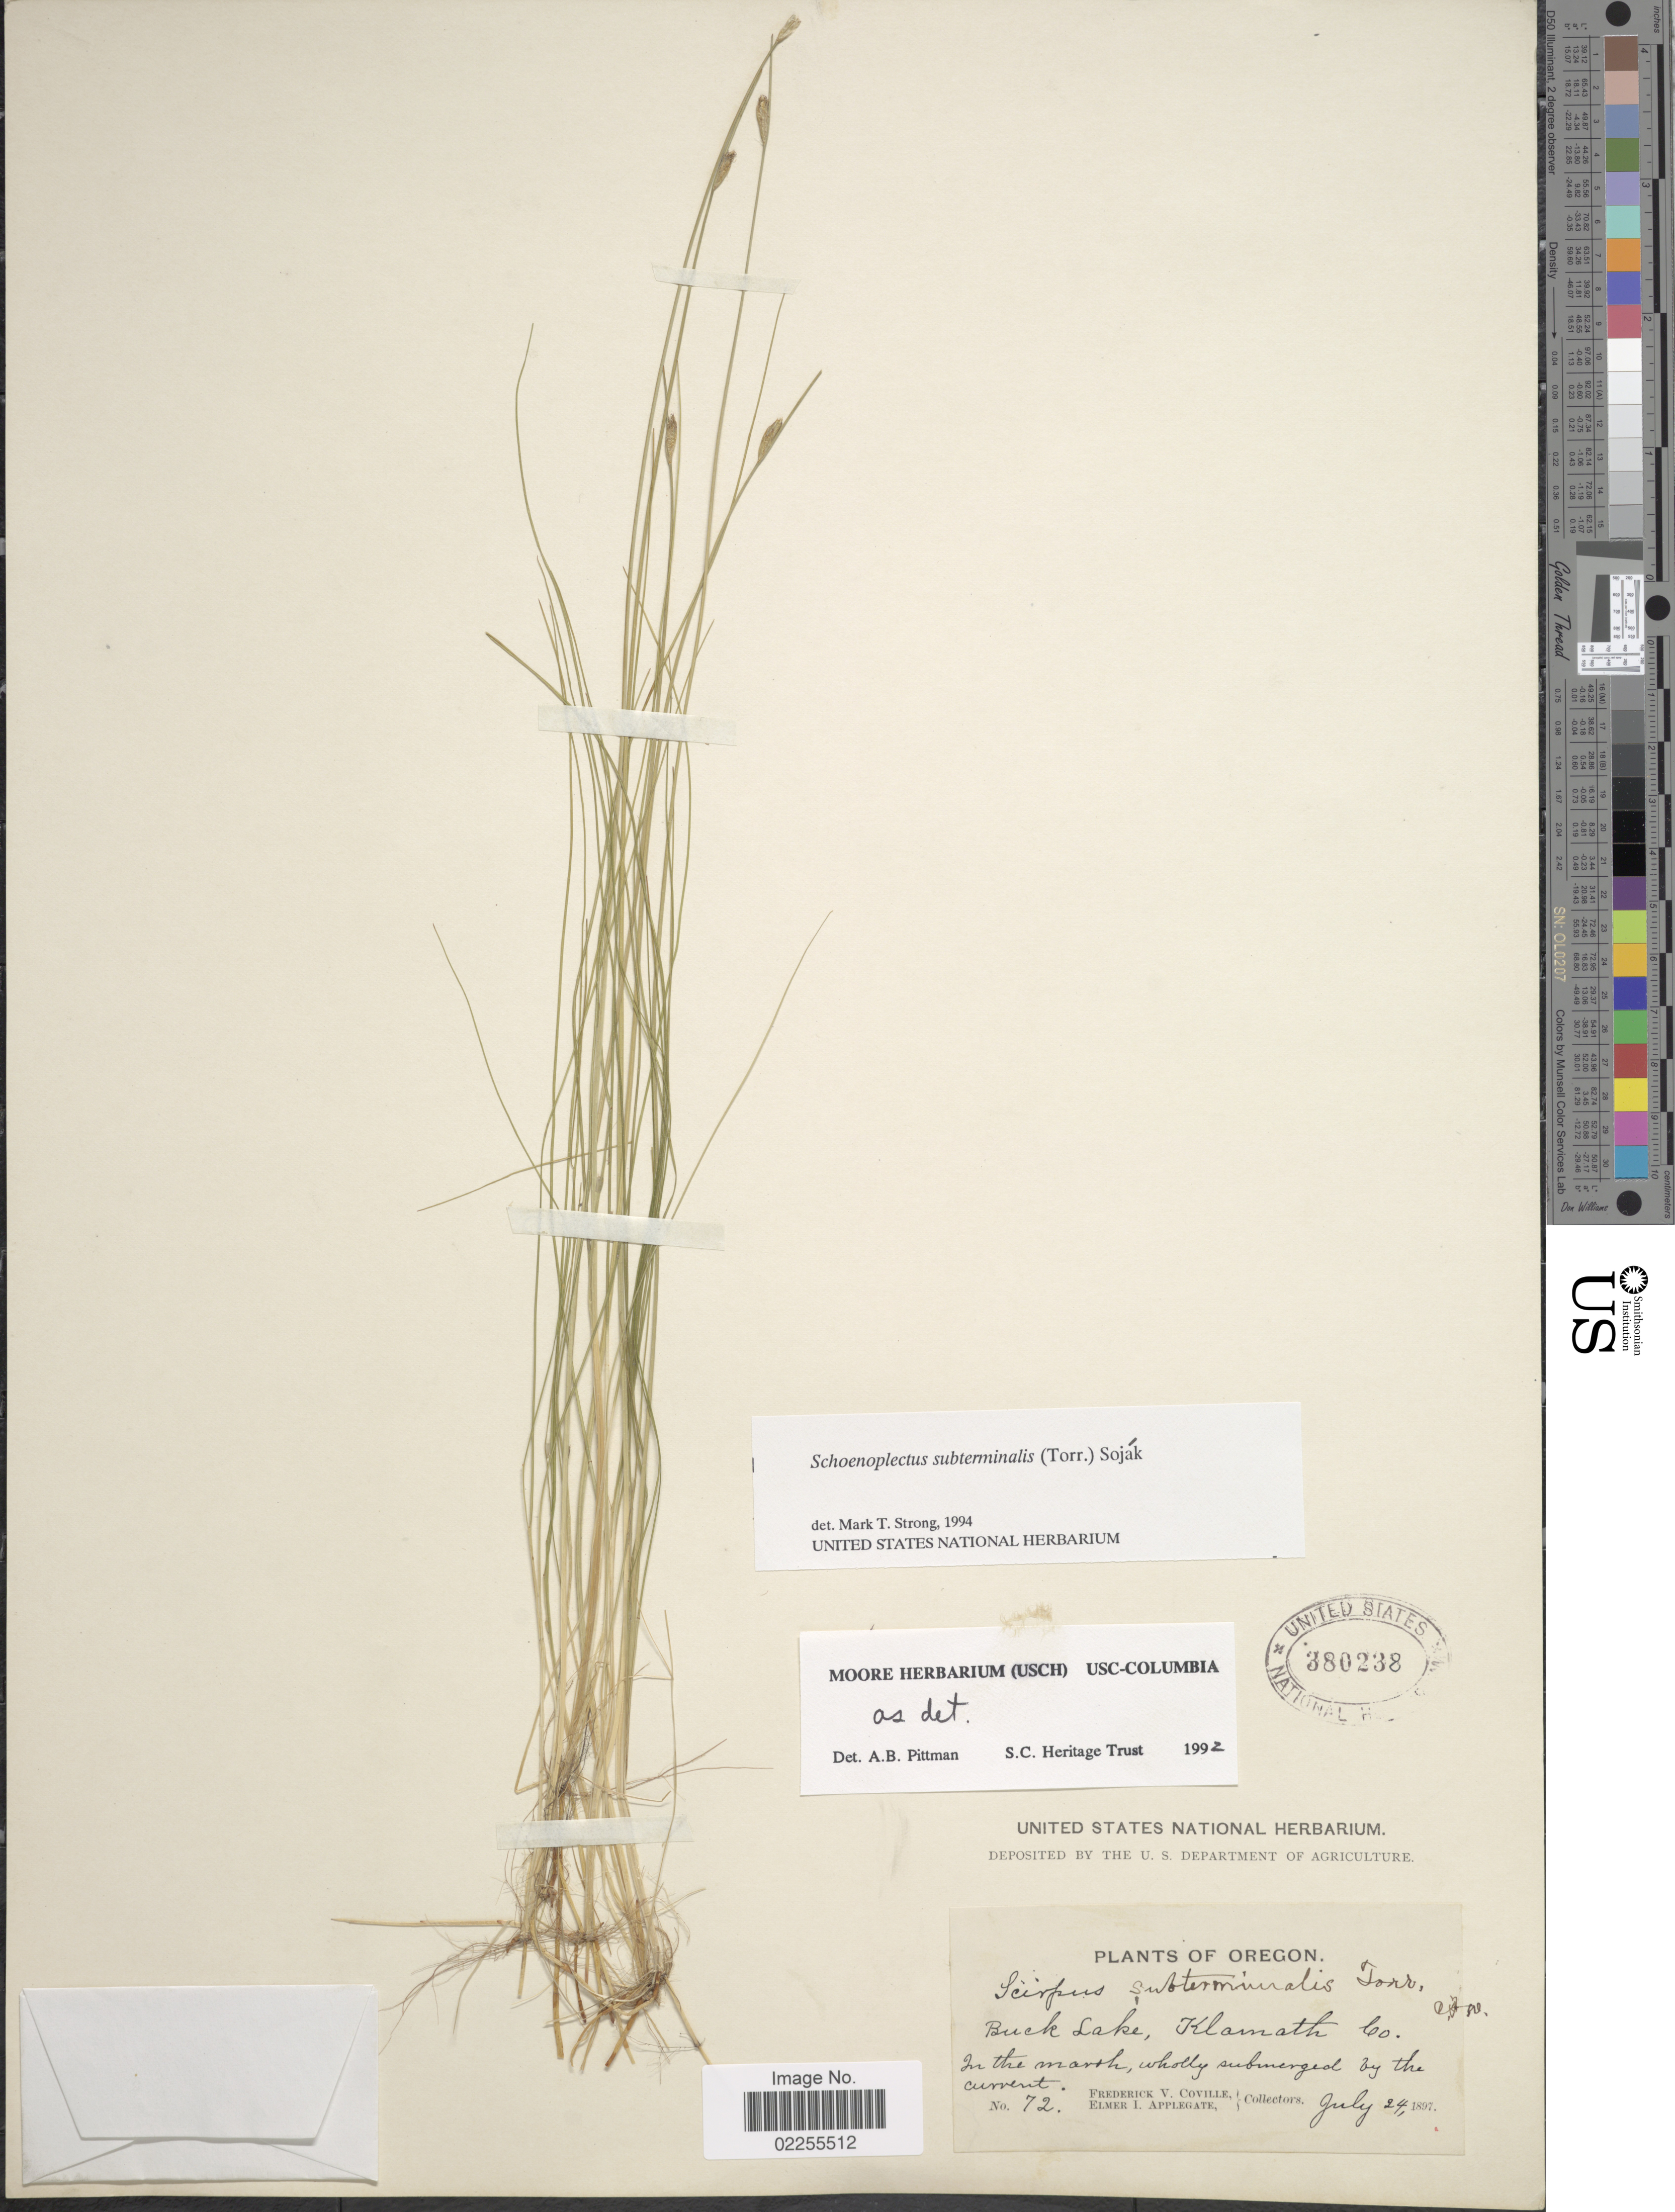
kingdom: Plantae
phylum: Tracheophyta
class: Liliopsida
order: Poales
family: Cyperaceae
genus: Schoenoplectus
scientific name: Schoenoplectus subterminalis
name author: (Torr.) Soják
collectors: F. V. Coville & E. I. Applegate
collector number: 72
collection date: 1897-07-24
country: United States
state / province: Oregon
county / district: Klamath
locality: Buck Lake, Klamath Co., in the marsh, wholly submerged by the current.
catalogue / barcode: US 380238